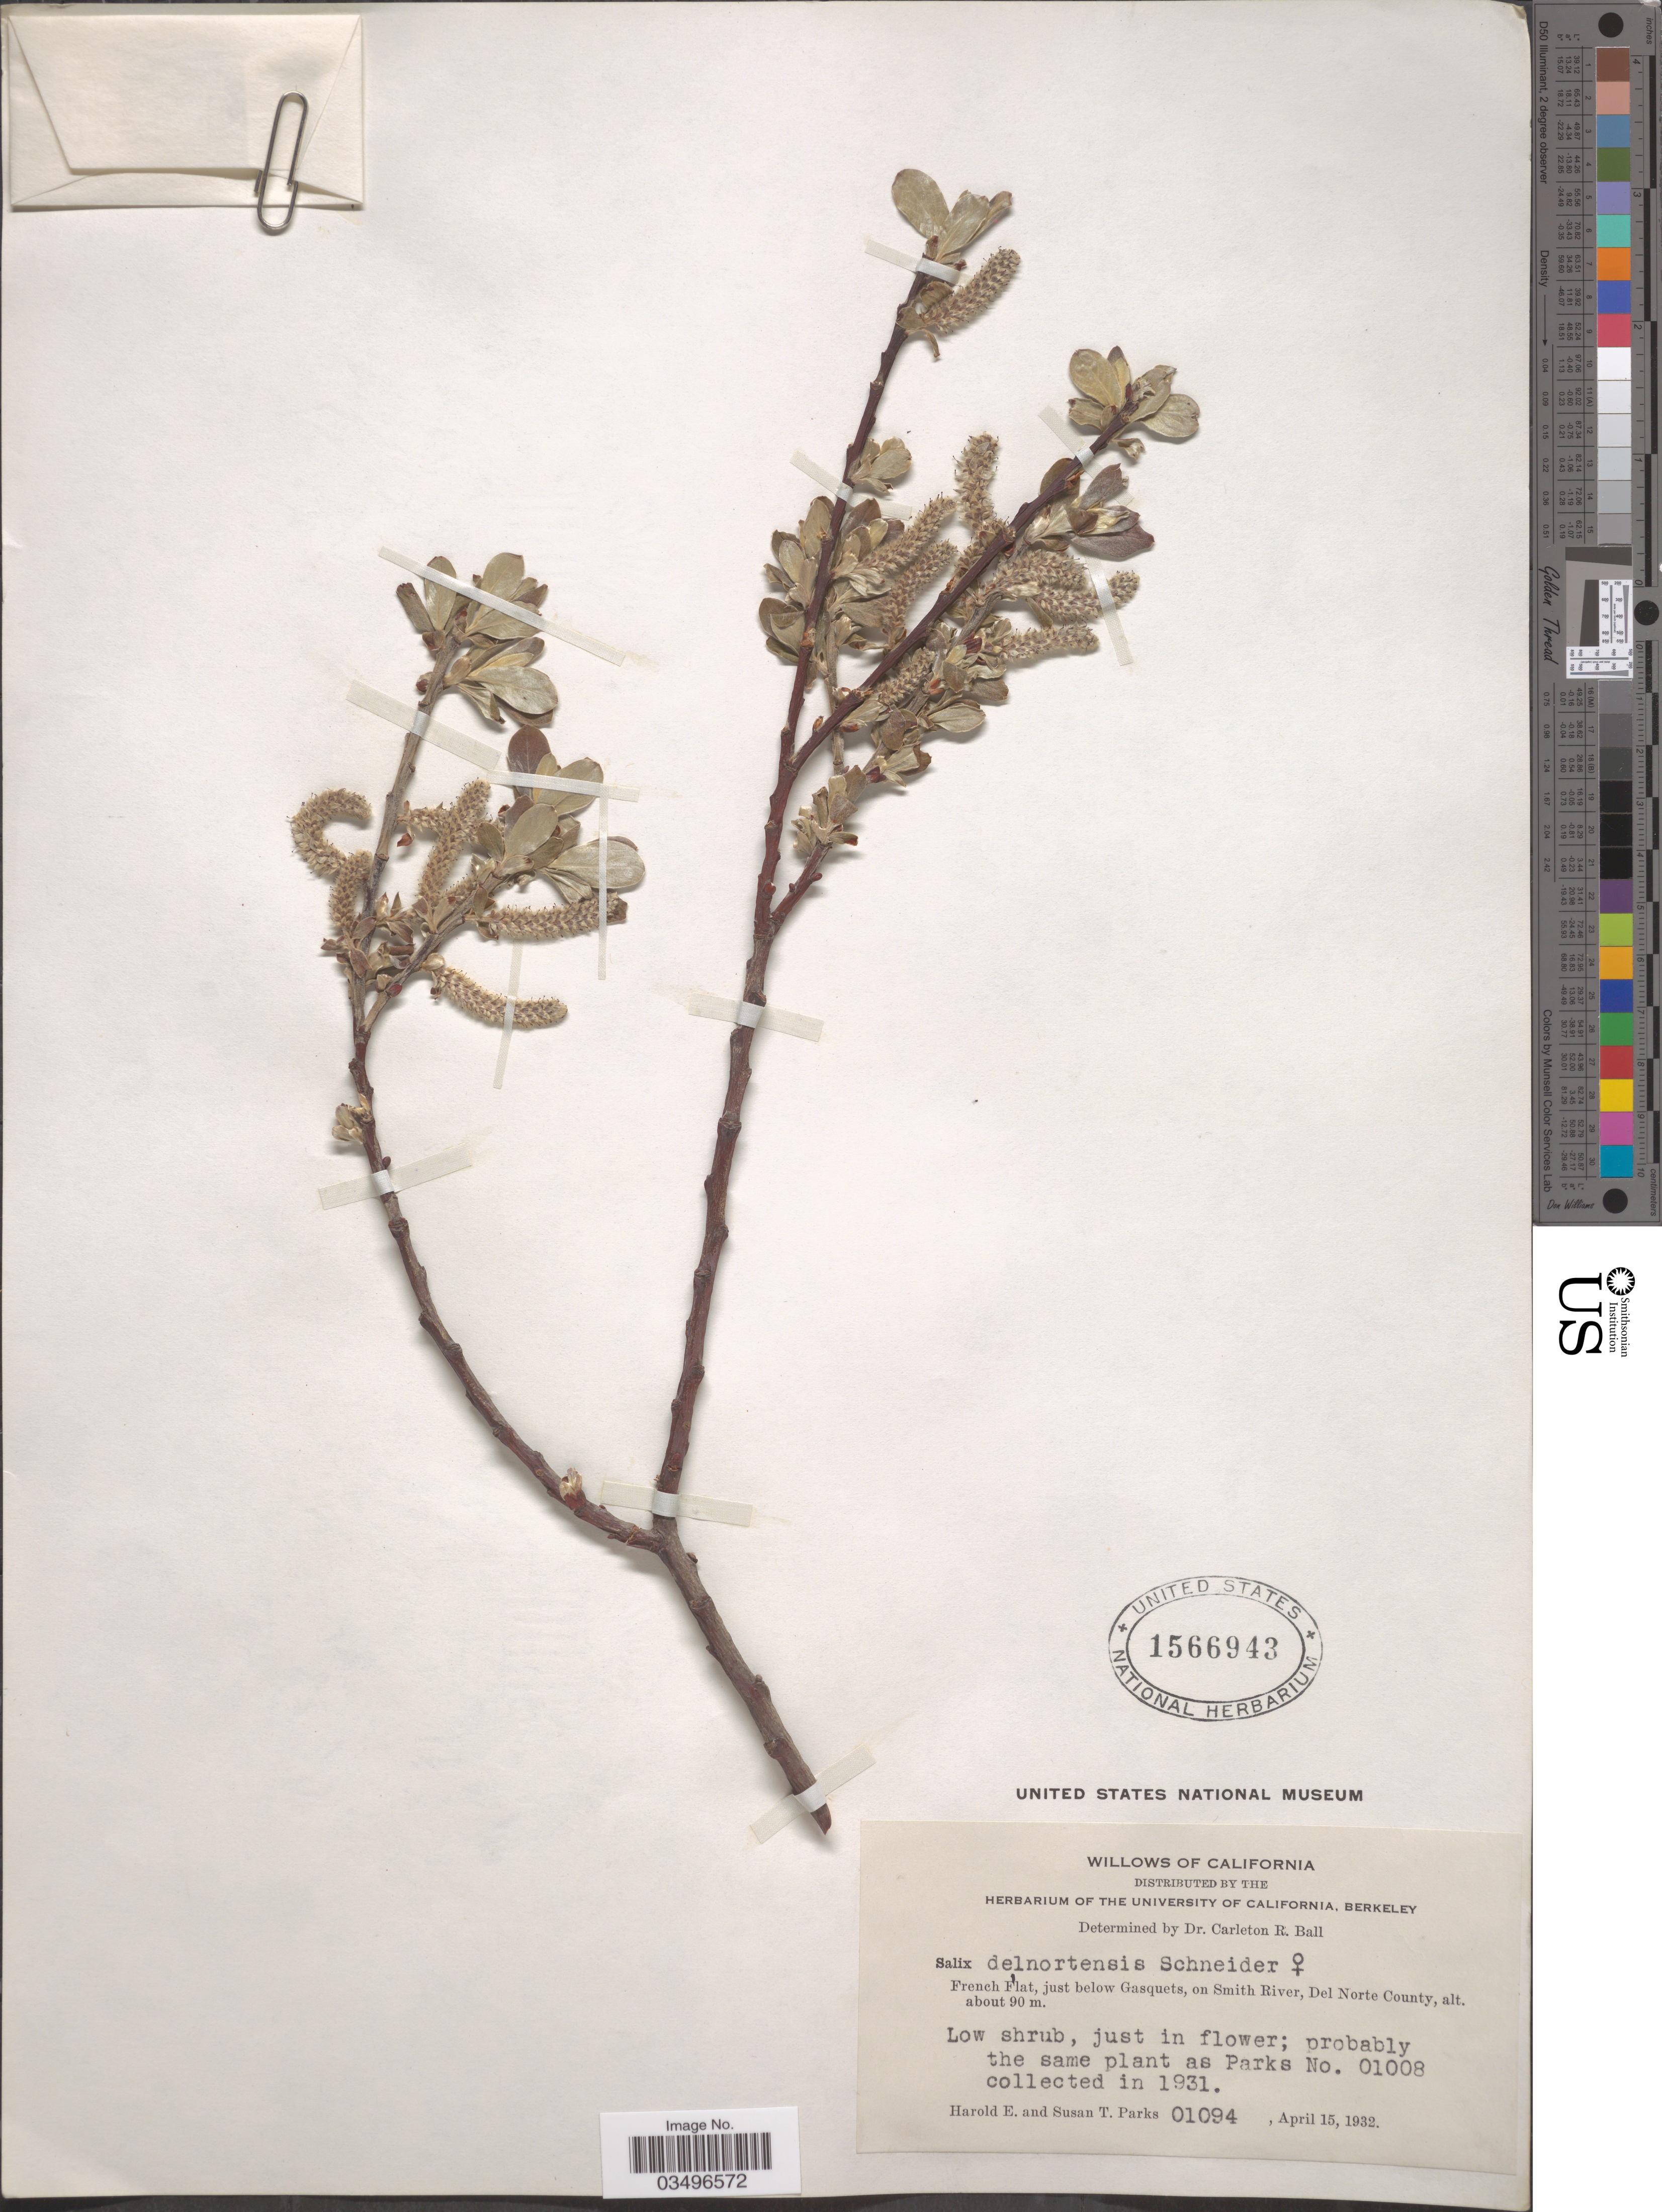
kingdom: Plantae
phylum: Tracheophyta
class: Magnoliopsida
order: Malpighiales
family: Salicaceae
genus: Salix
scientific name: Salix delnortensis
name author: C.K. Schneid.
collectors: H. E. Parks & S. Parks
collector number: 01094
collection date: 1932-04-15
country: United States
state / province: California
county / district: Del Norte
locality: French Flat, just below Gasquets, on Smith River, Del Norte County.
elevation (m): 90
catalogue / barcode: US 1566943